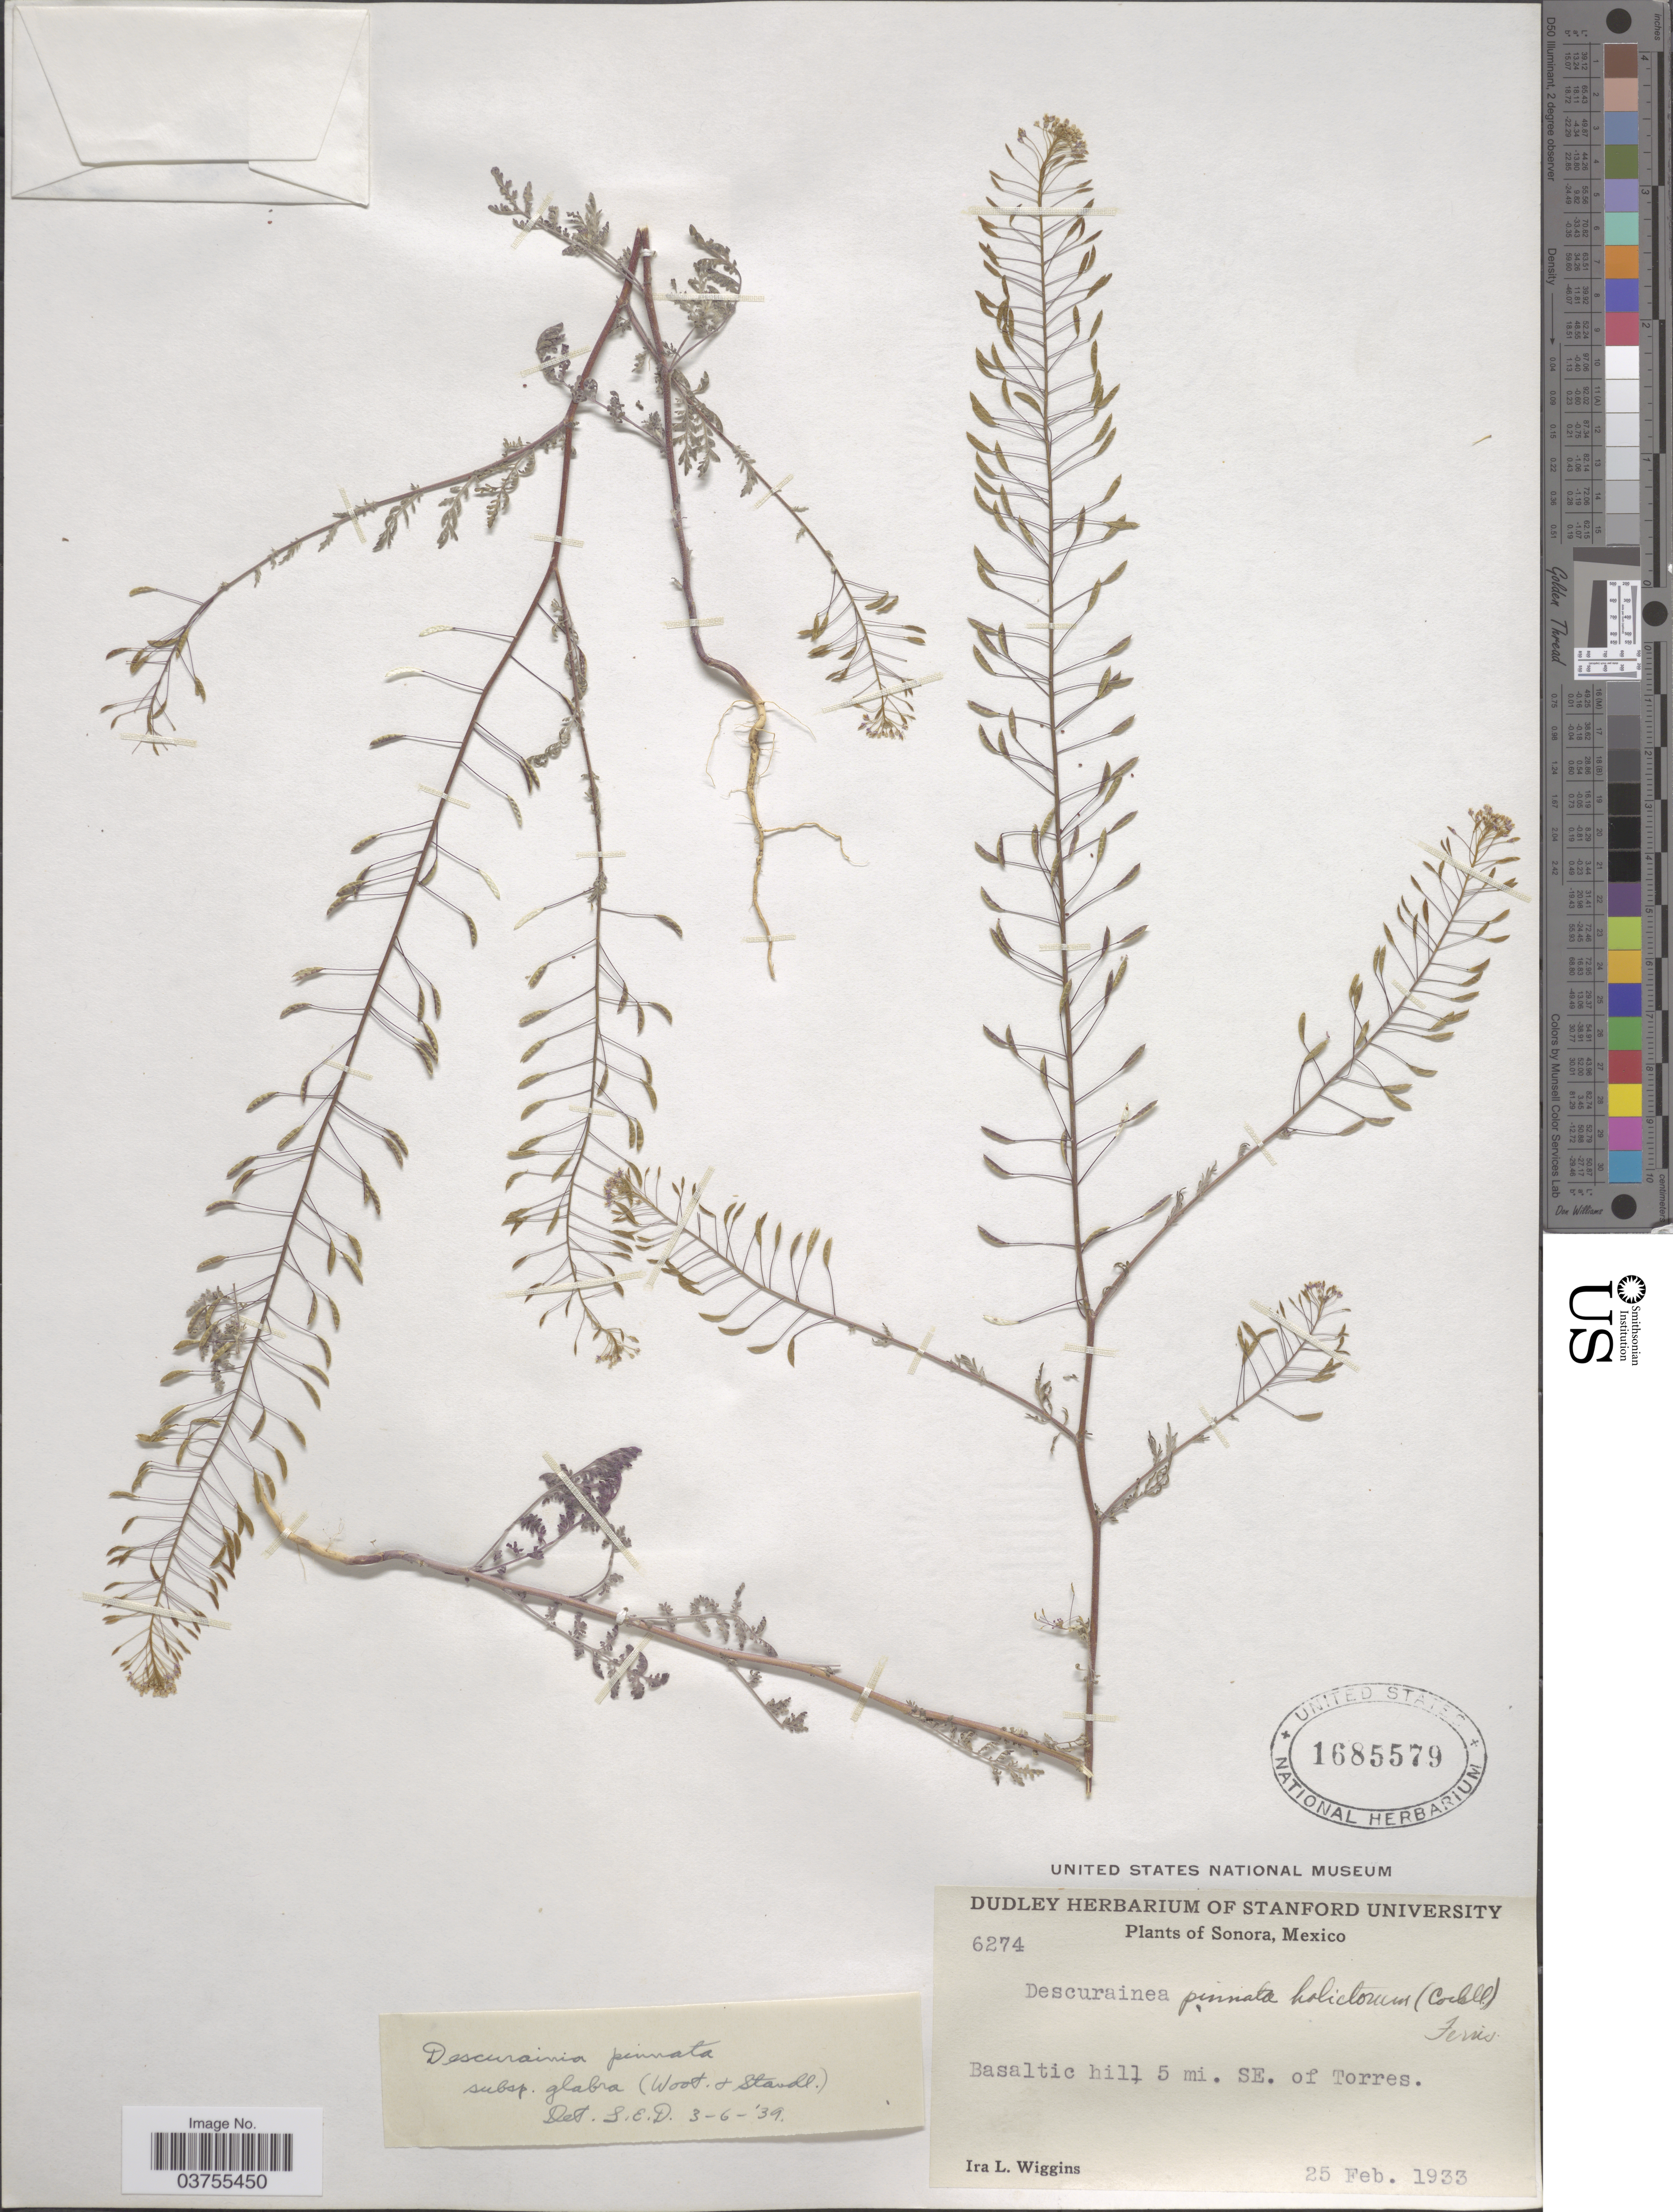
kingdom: Plantae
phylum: Tracheophyta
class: Magnoliopsida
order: Brassicales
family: Brassicaceae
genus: Descurainia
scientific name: Descurainia pinnata subsp. glabra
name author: (Wooton & Standl.) Detling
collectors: I. L. Wiggins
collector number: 6274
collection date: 1933-02-25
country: Mexico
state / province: Sonora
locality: Basaltic hill 5 mi. SE of Torres.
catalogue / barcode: US 1685579